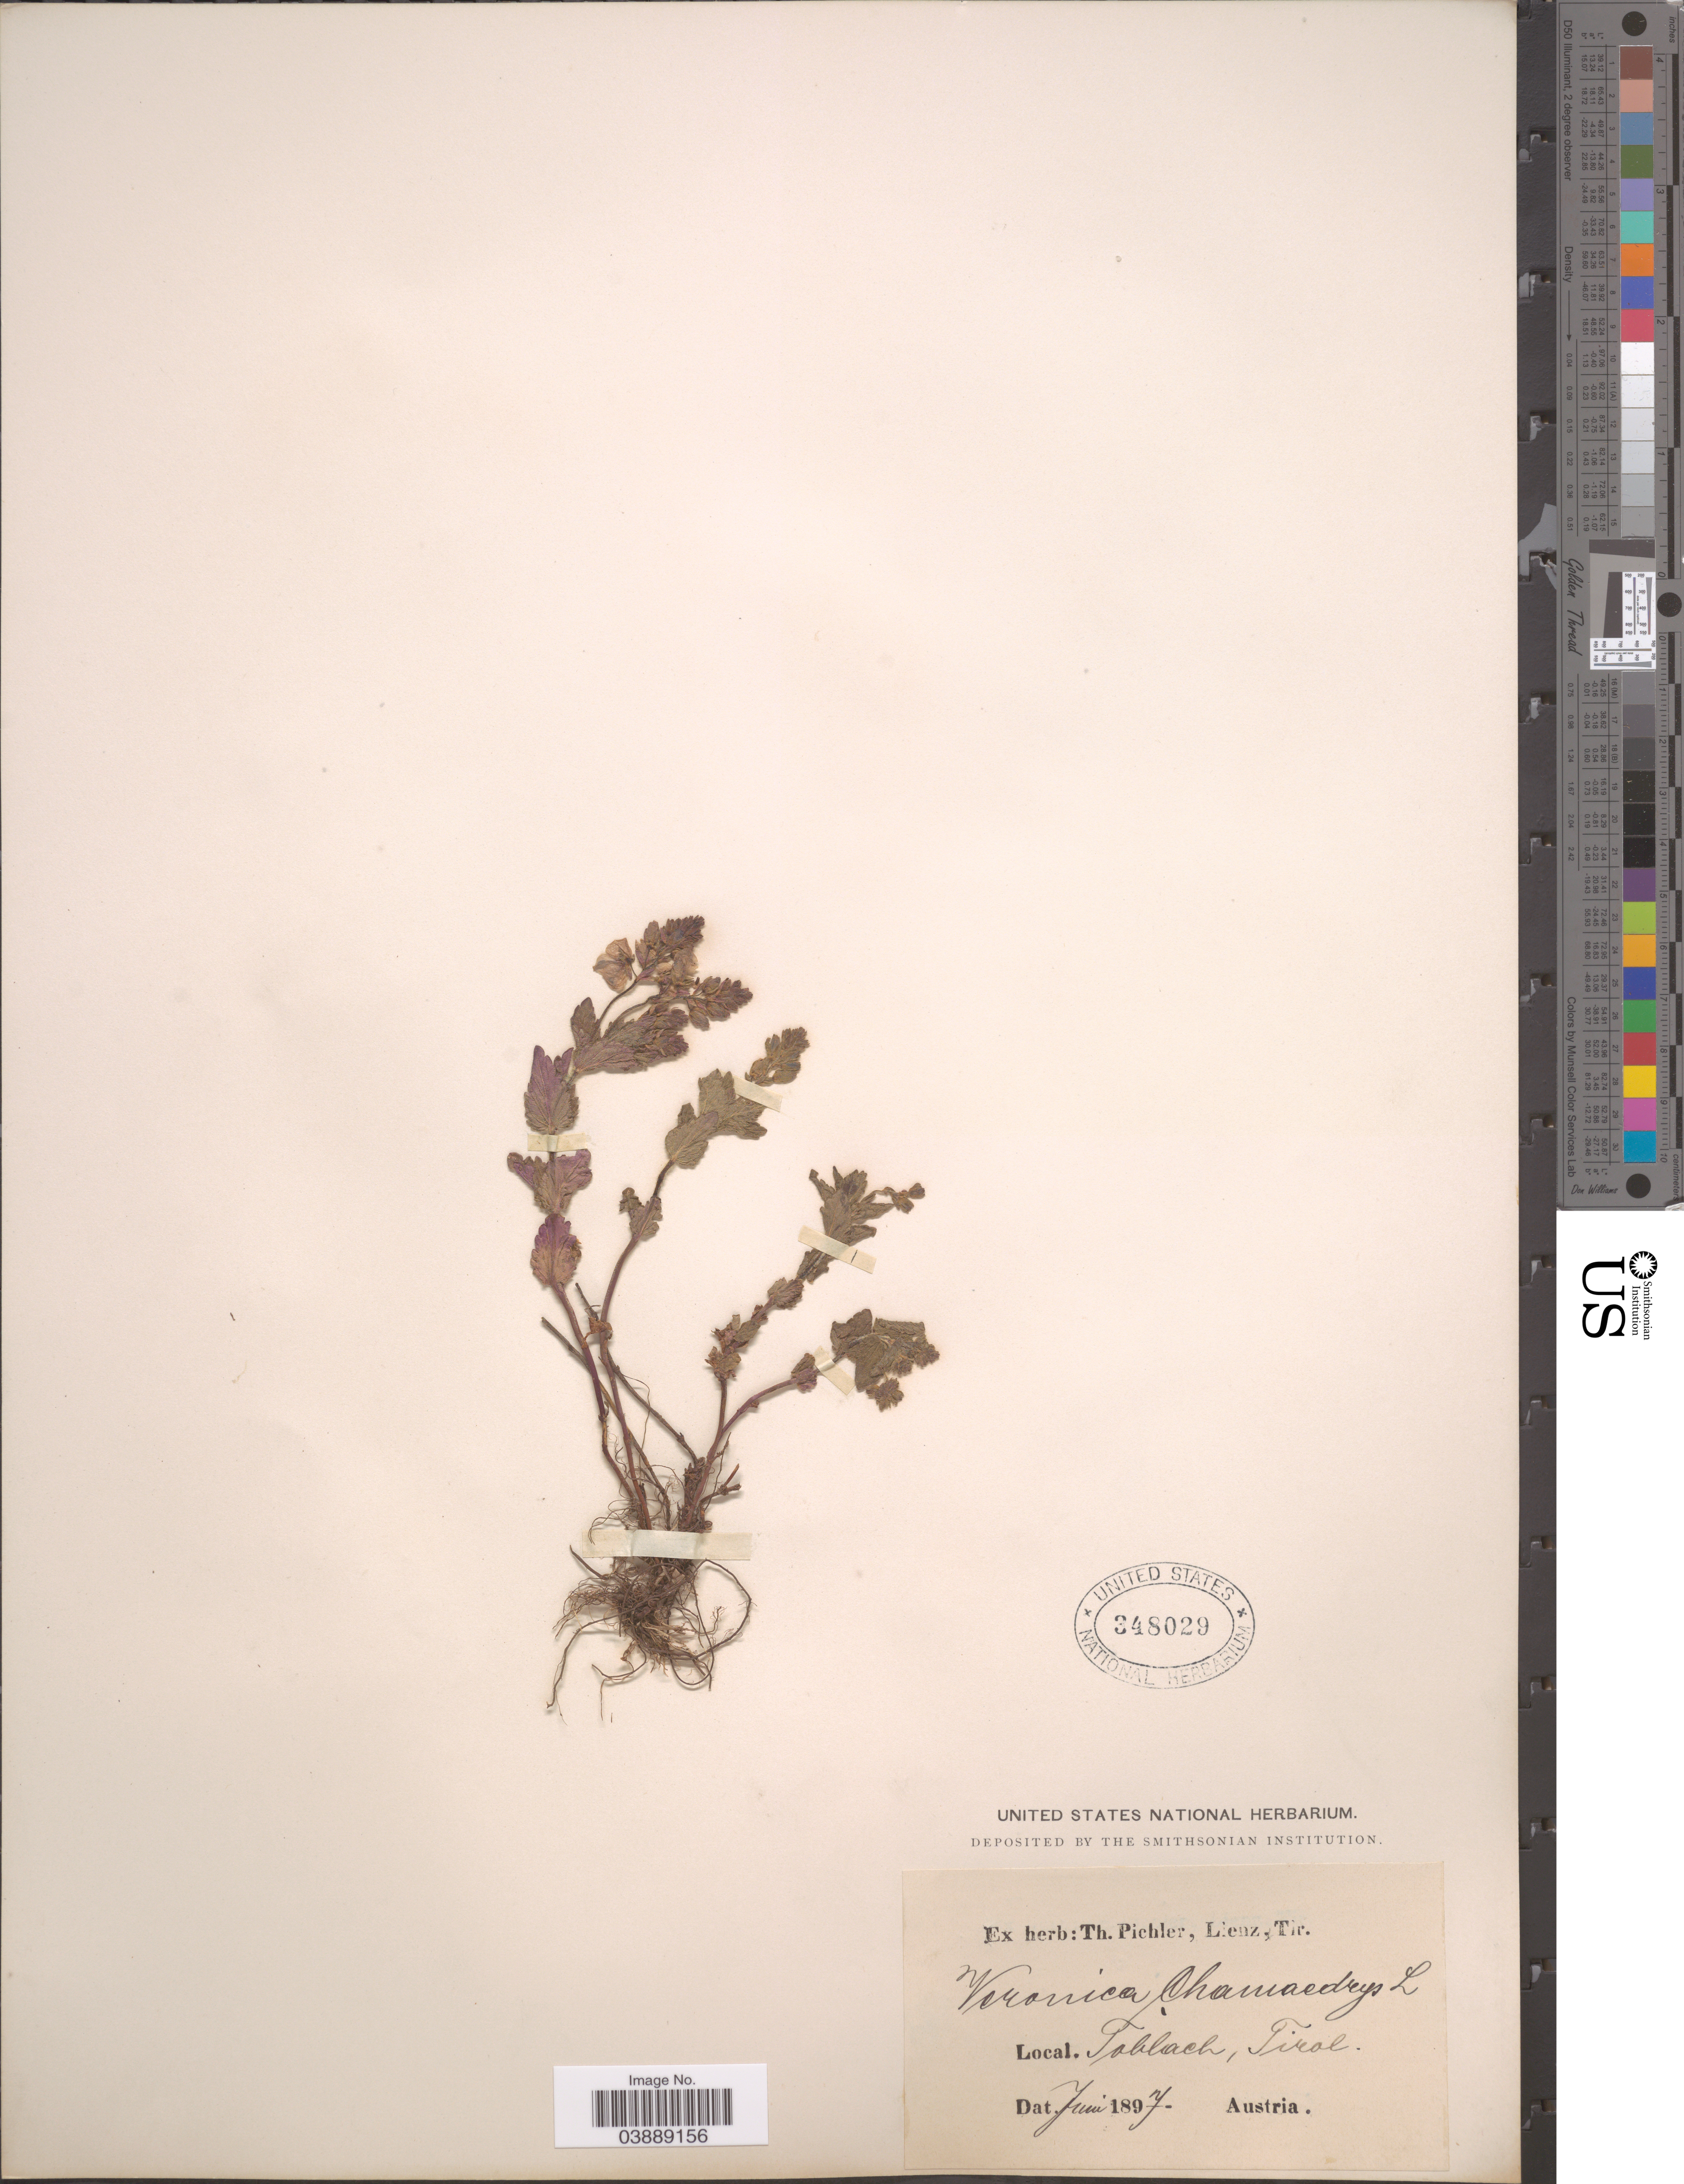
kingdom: Plantae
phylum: Tracheophyta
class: Magnoliopsida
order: Lamiales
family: Plantaginaceae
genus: Veronica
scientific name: Veronica chamaedrys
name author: L.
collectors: T. Pichler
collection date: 1897-06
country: Austria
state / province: Tirol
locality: Toblach.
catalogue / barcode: US 348029